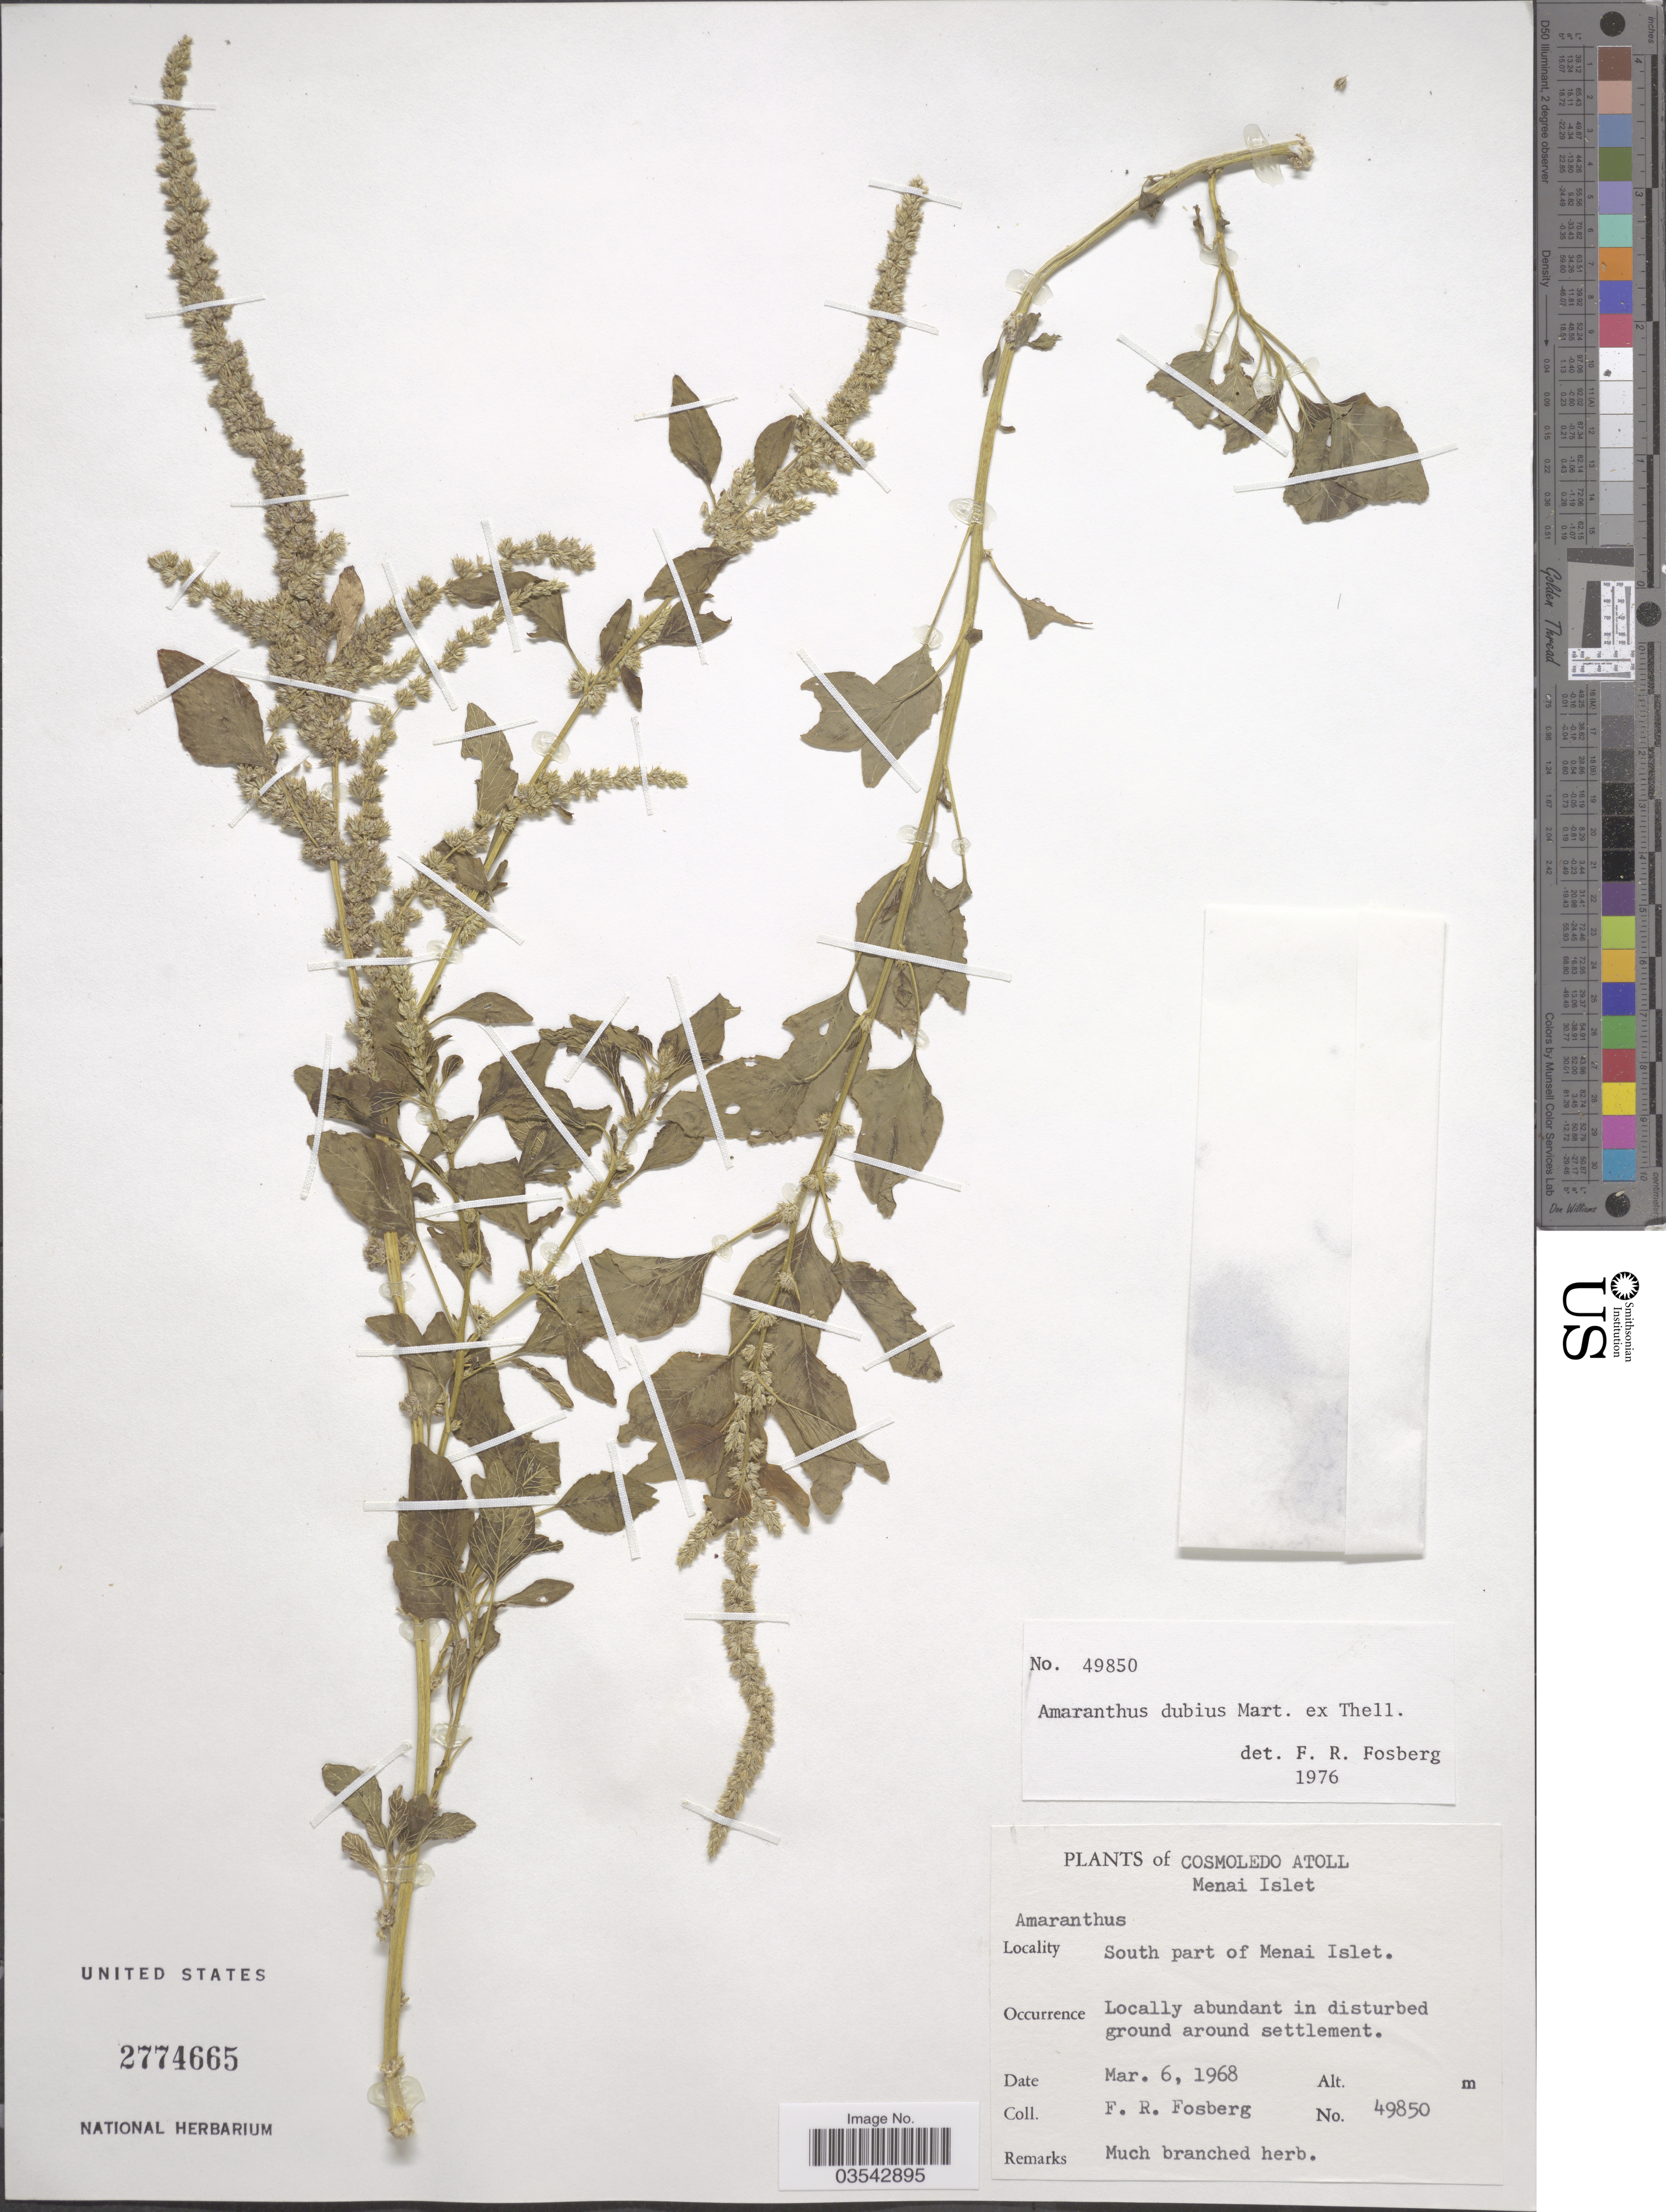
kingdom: Plantae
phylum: Tracheophyta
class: Magnoliopsida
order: Caryophyllales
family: Amaranthaceae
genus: Amaranthus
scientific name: Amaranthus dubius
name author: Mart. ex Thell.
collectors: F. R. Fosberg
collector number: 49850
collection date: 1968-03-06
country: Seychelles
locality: Cosmoledo Atoll. Menai Islet. South part of Menai Islet.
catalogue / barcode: US 2774665